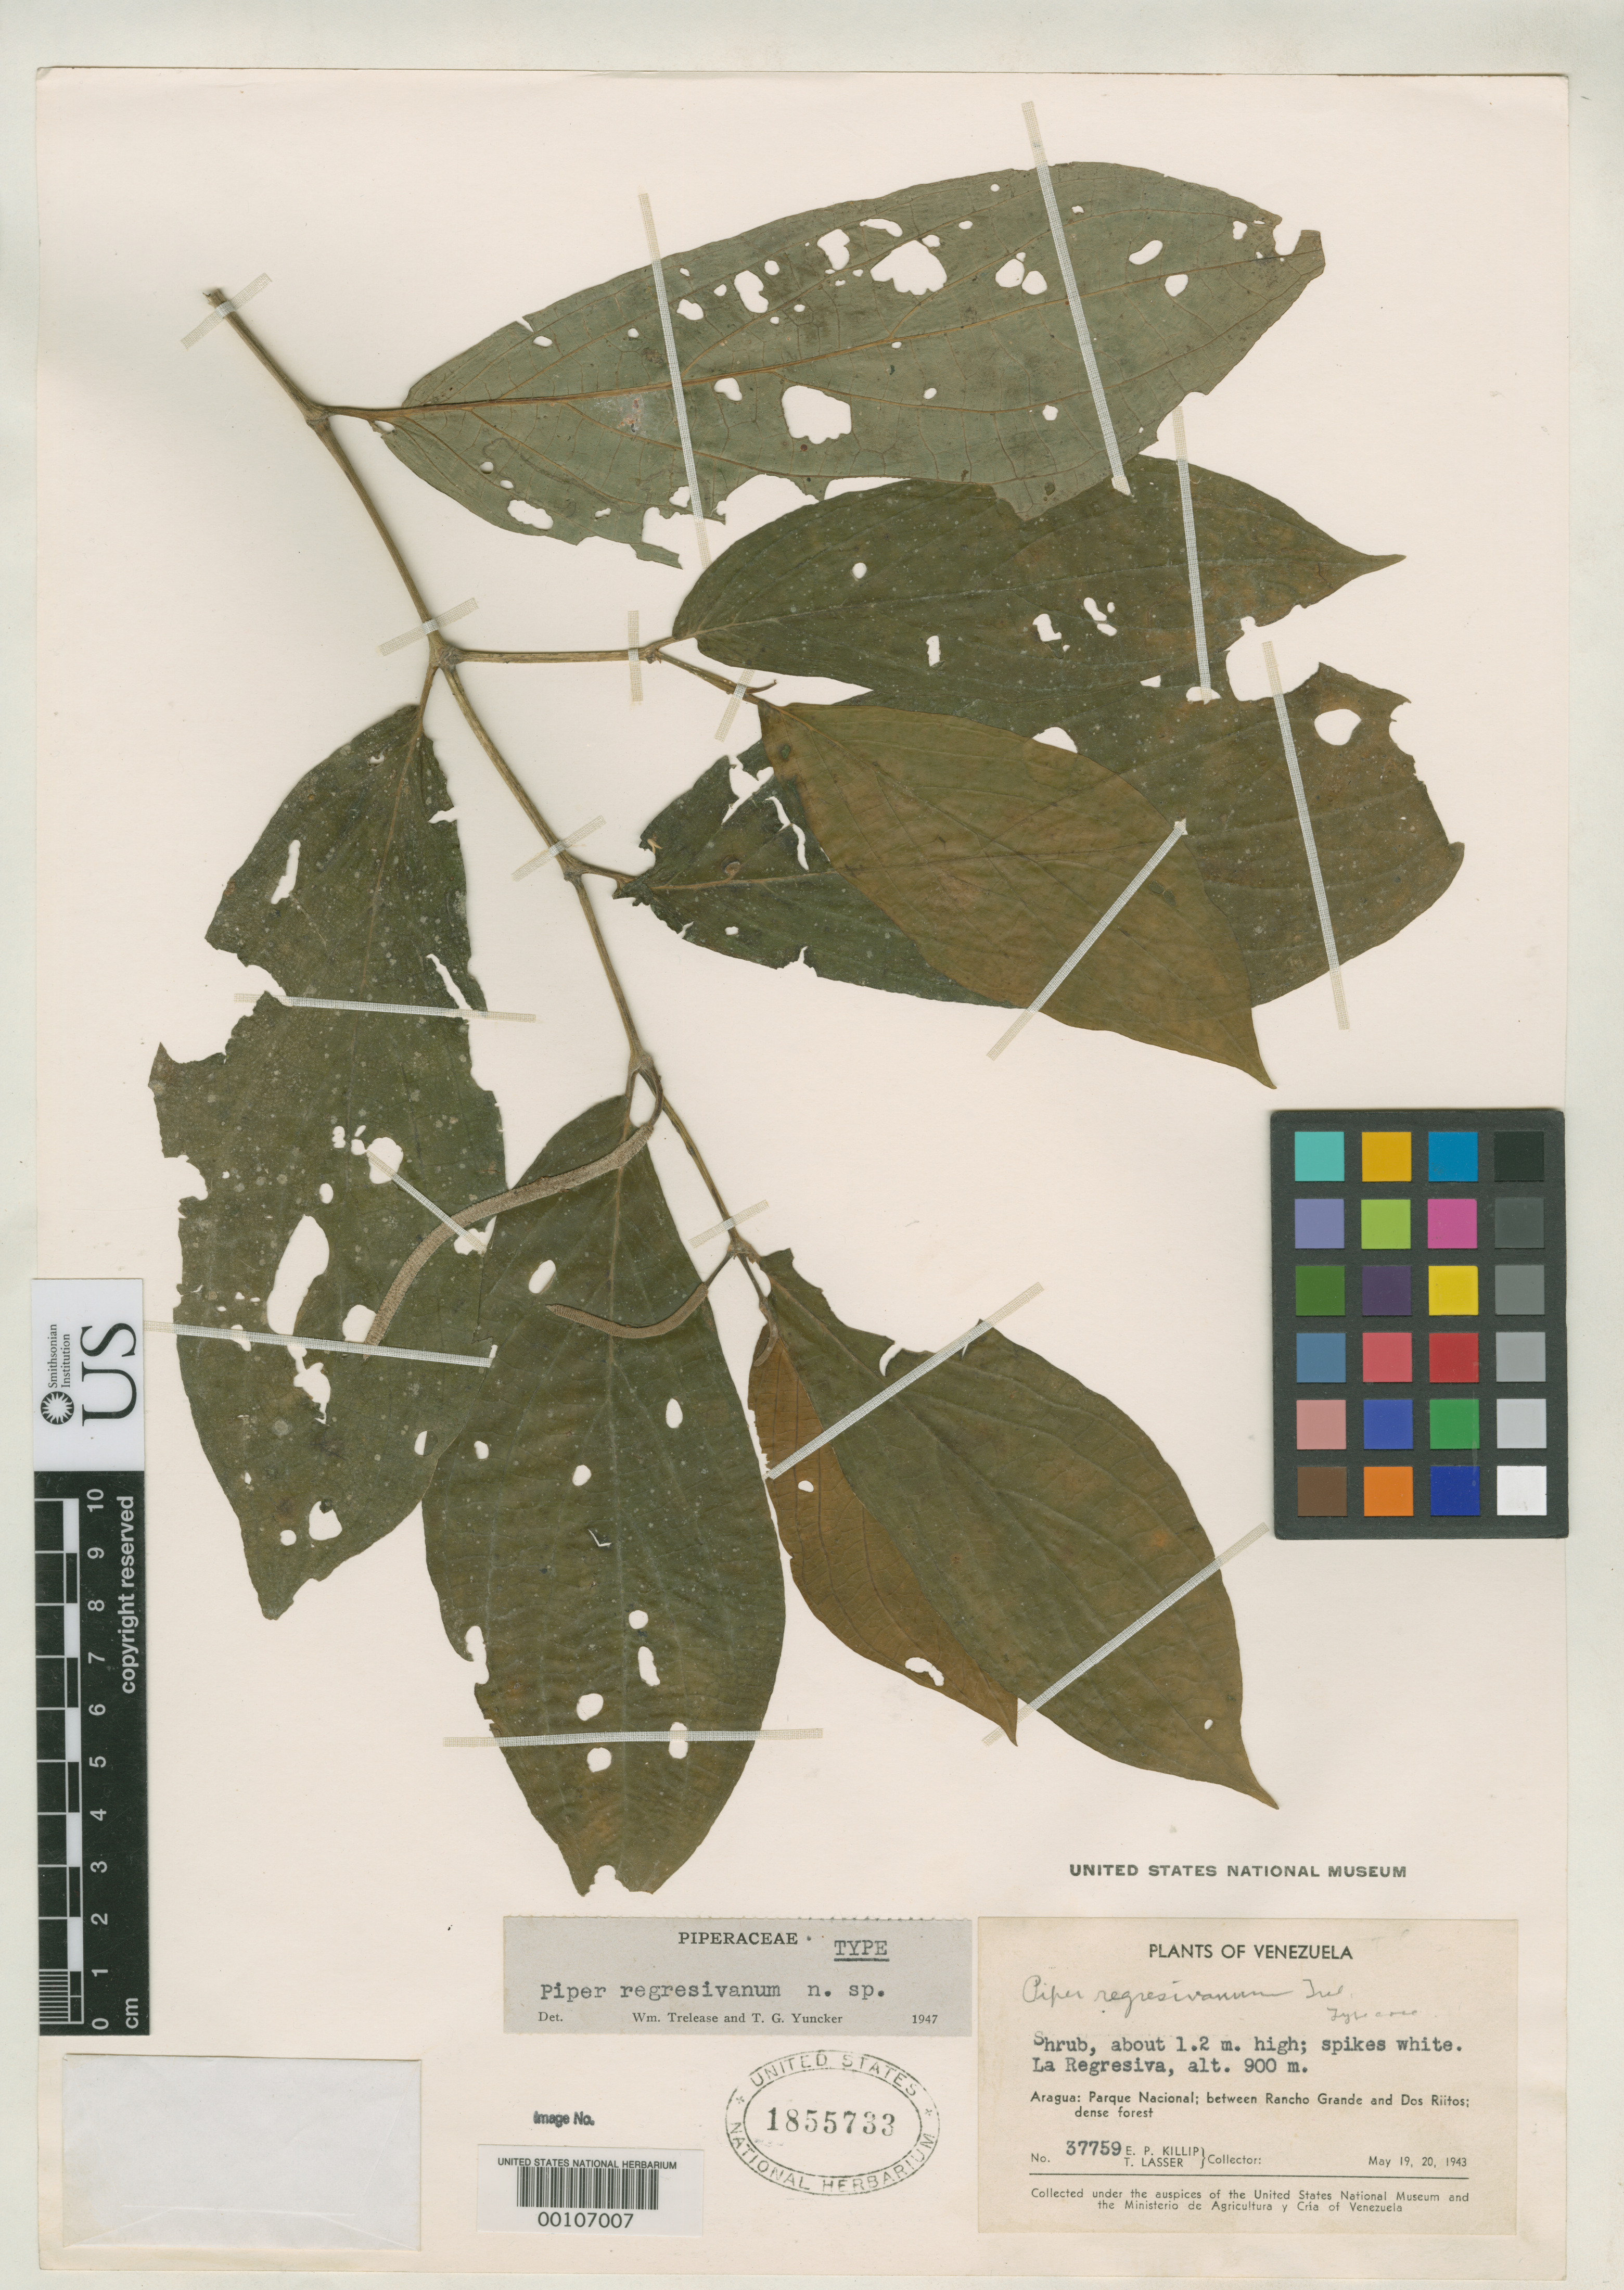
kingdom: Plantae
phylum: Tracheophyta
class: Magnoliopsida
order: Piperales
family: Piperaceae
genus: Piper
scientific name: Piper regresivanum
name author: Trel. & Yunck.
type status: Holotype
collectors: E. P. Killip & T. Lasser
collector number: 37759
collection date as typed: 19 May 1943 to 20 May 1943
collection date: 1943-05-19/1943-05-20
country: Venezuela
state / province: Aragua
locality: Parque Nacional, between Ancho Grande and Dos Riitos.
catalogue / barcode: US 1855733